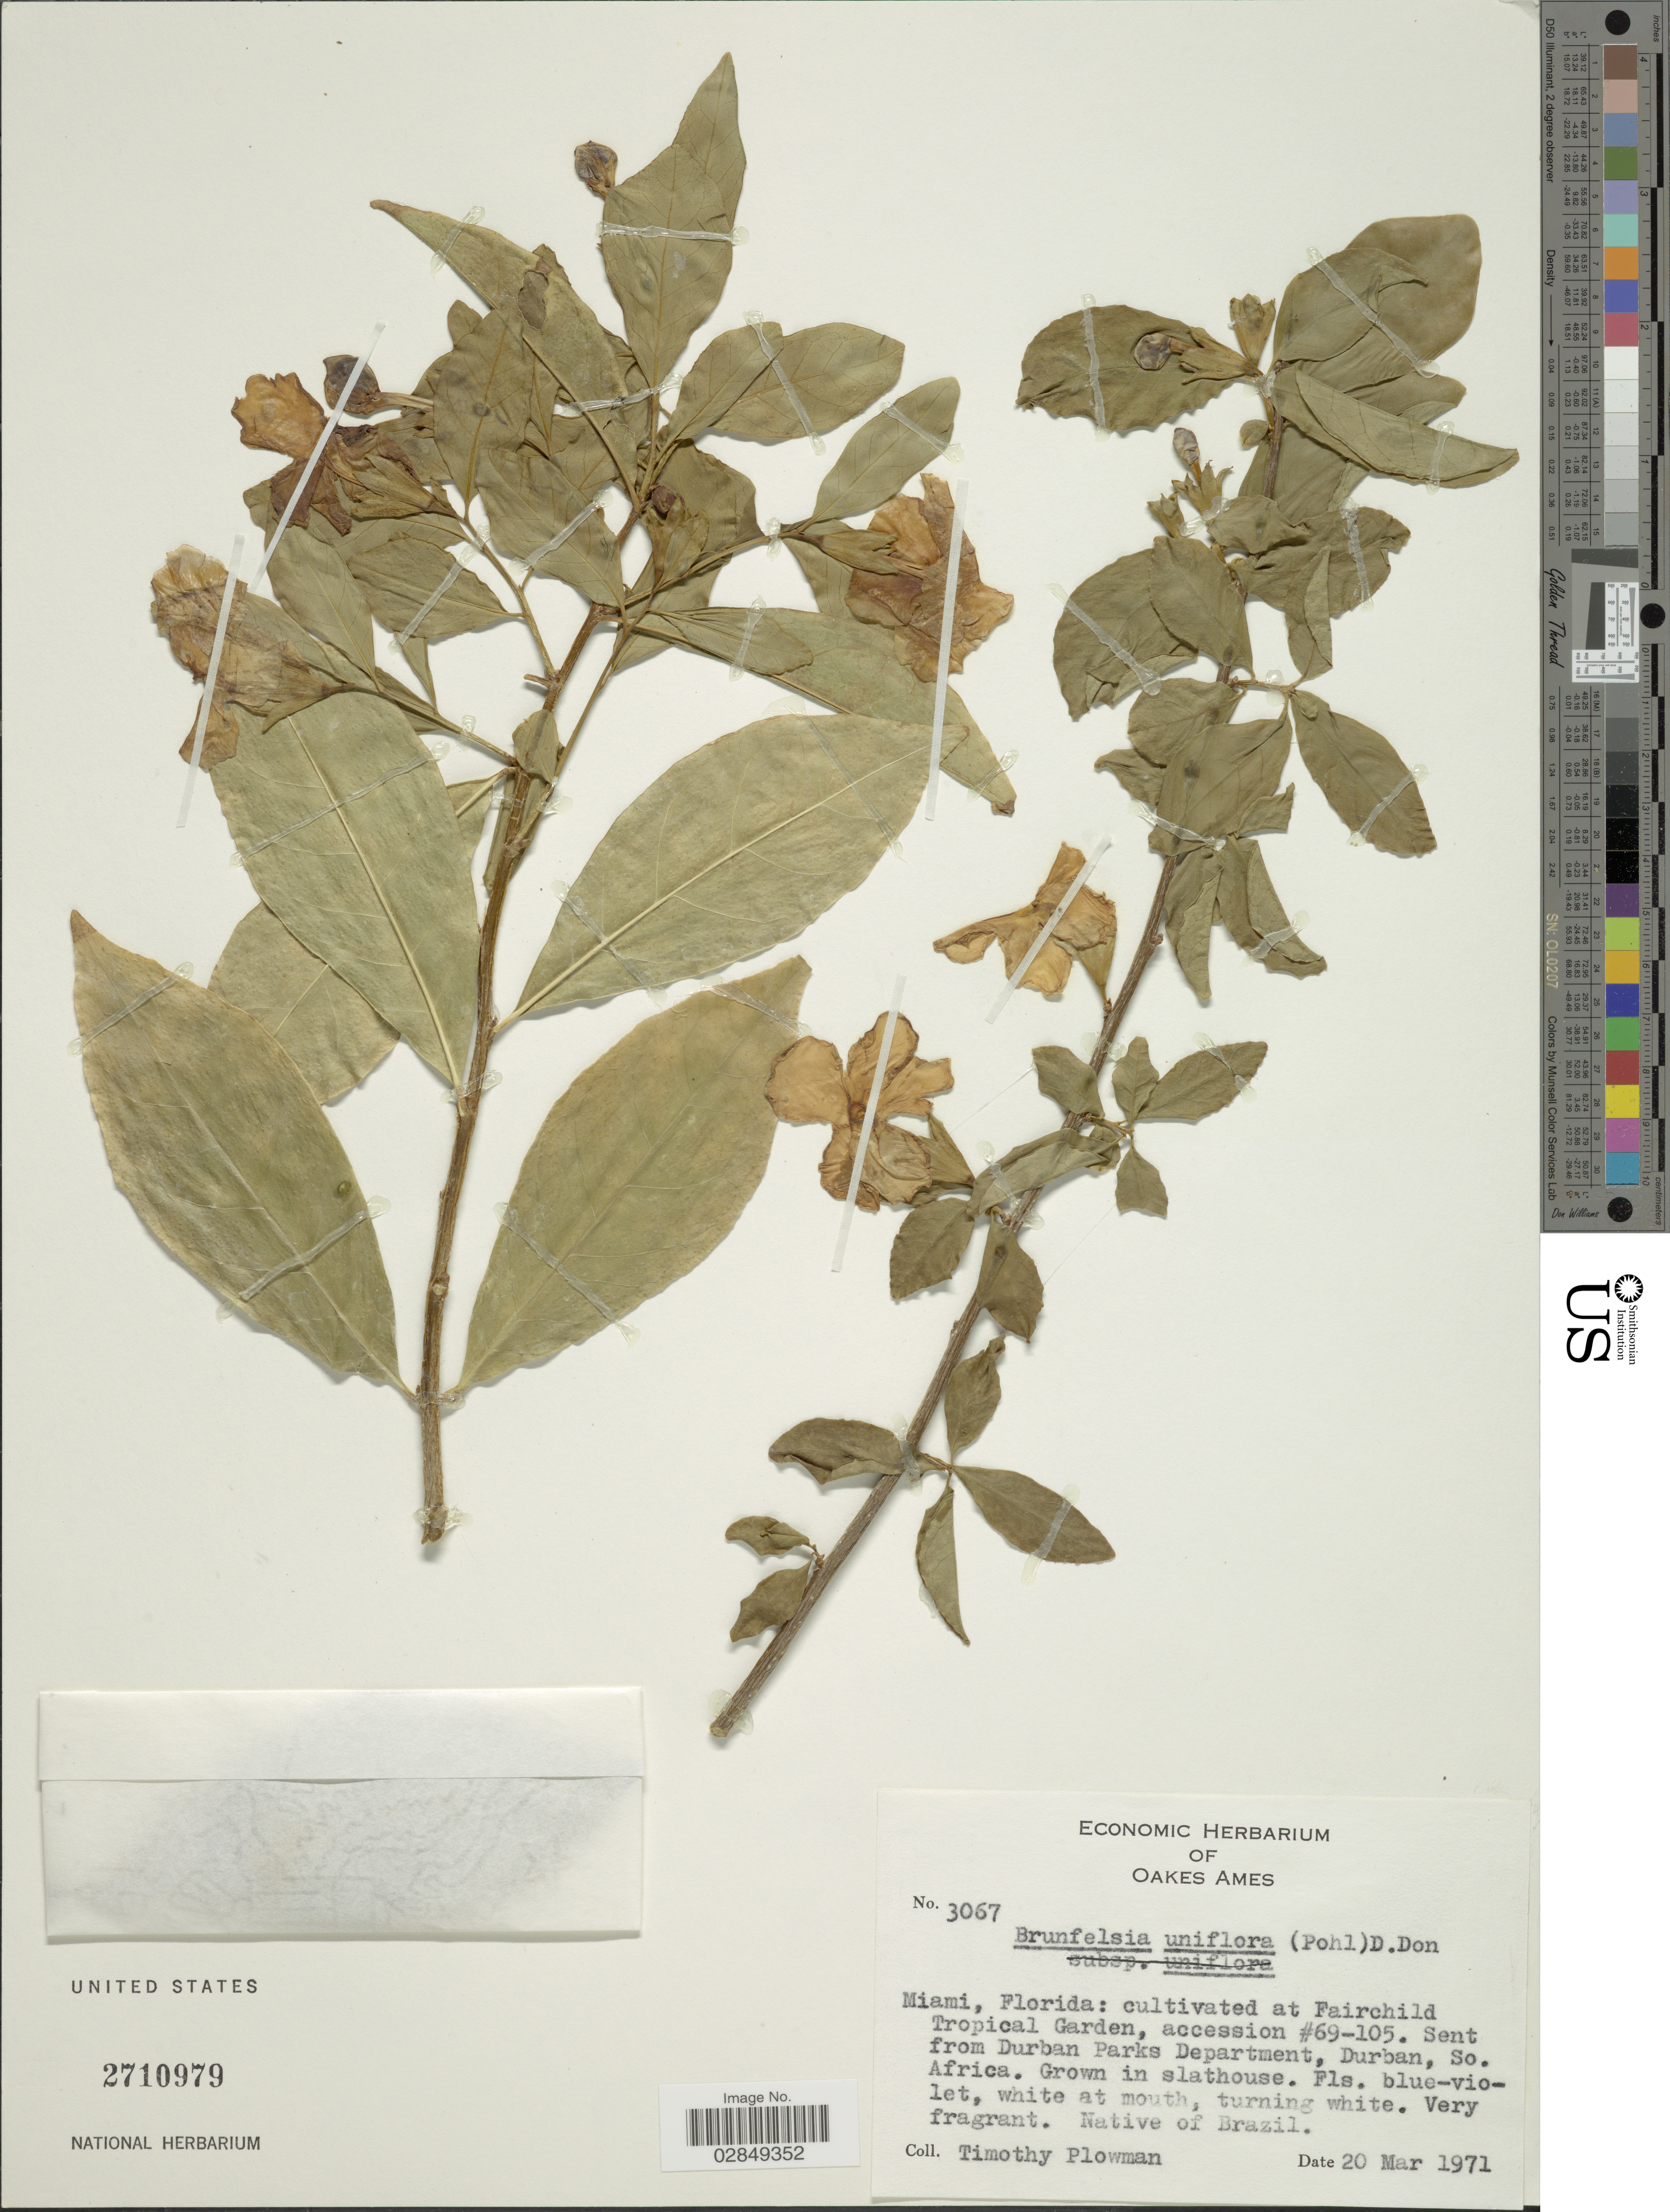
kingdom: Plantae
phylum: Tracheophyta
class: Magnoliopsida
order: Solanales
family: Solanaceae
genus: Brunfelsia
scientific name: Brunfelsia uniflora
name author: (Pohl) D. Don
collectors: T. Plowman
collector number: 3067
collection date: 1971-03-20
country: United States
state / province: Florida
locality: Miami, Florida: cultivated at Fairchild Tropical Garden.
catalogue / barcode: US 2710979